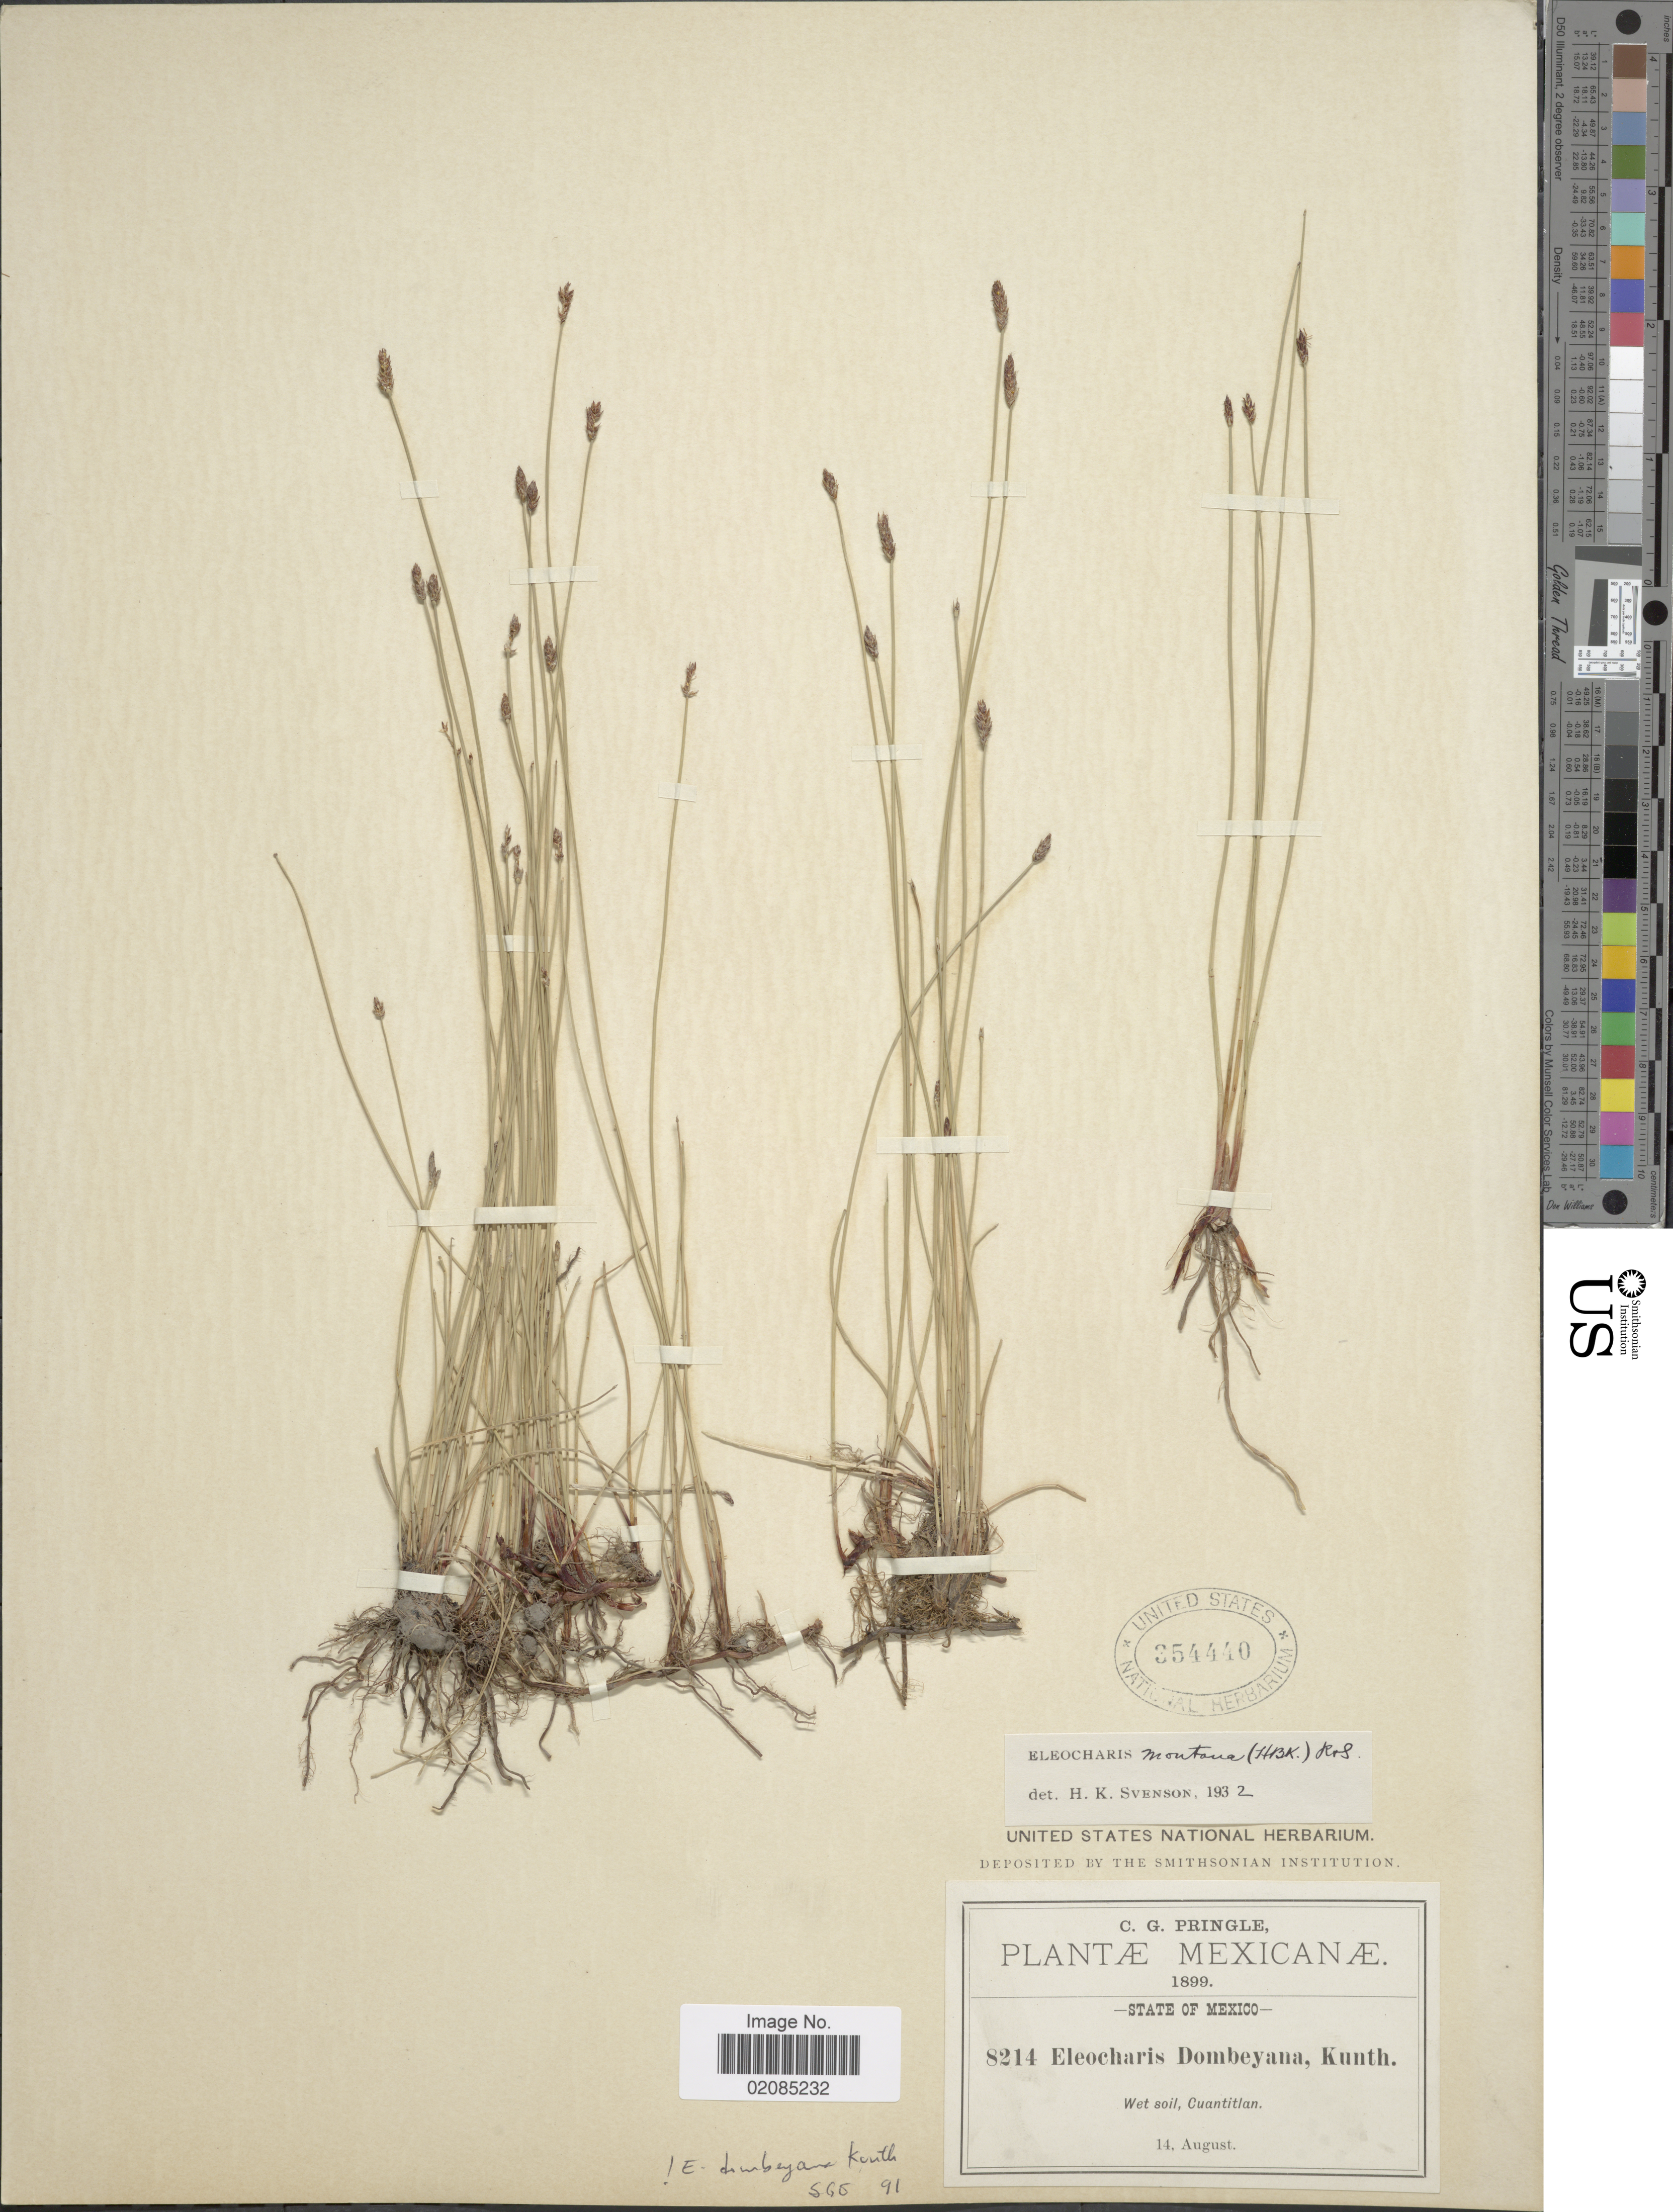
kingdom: Plantae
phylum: Tracheophyta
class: Liliopsida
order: Poales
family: Cyperaceae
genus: Eleocharis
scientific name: Eleocharis dombeyana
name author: Kunth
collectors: C. G. Pringle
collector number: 8214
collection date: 1899-08-14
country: Mexico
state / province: México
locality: State of Mexico, Wet soil, Cuantitlan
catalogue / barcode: US 354440